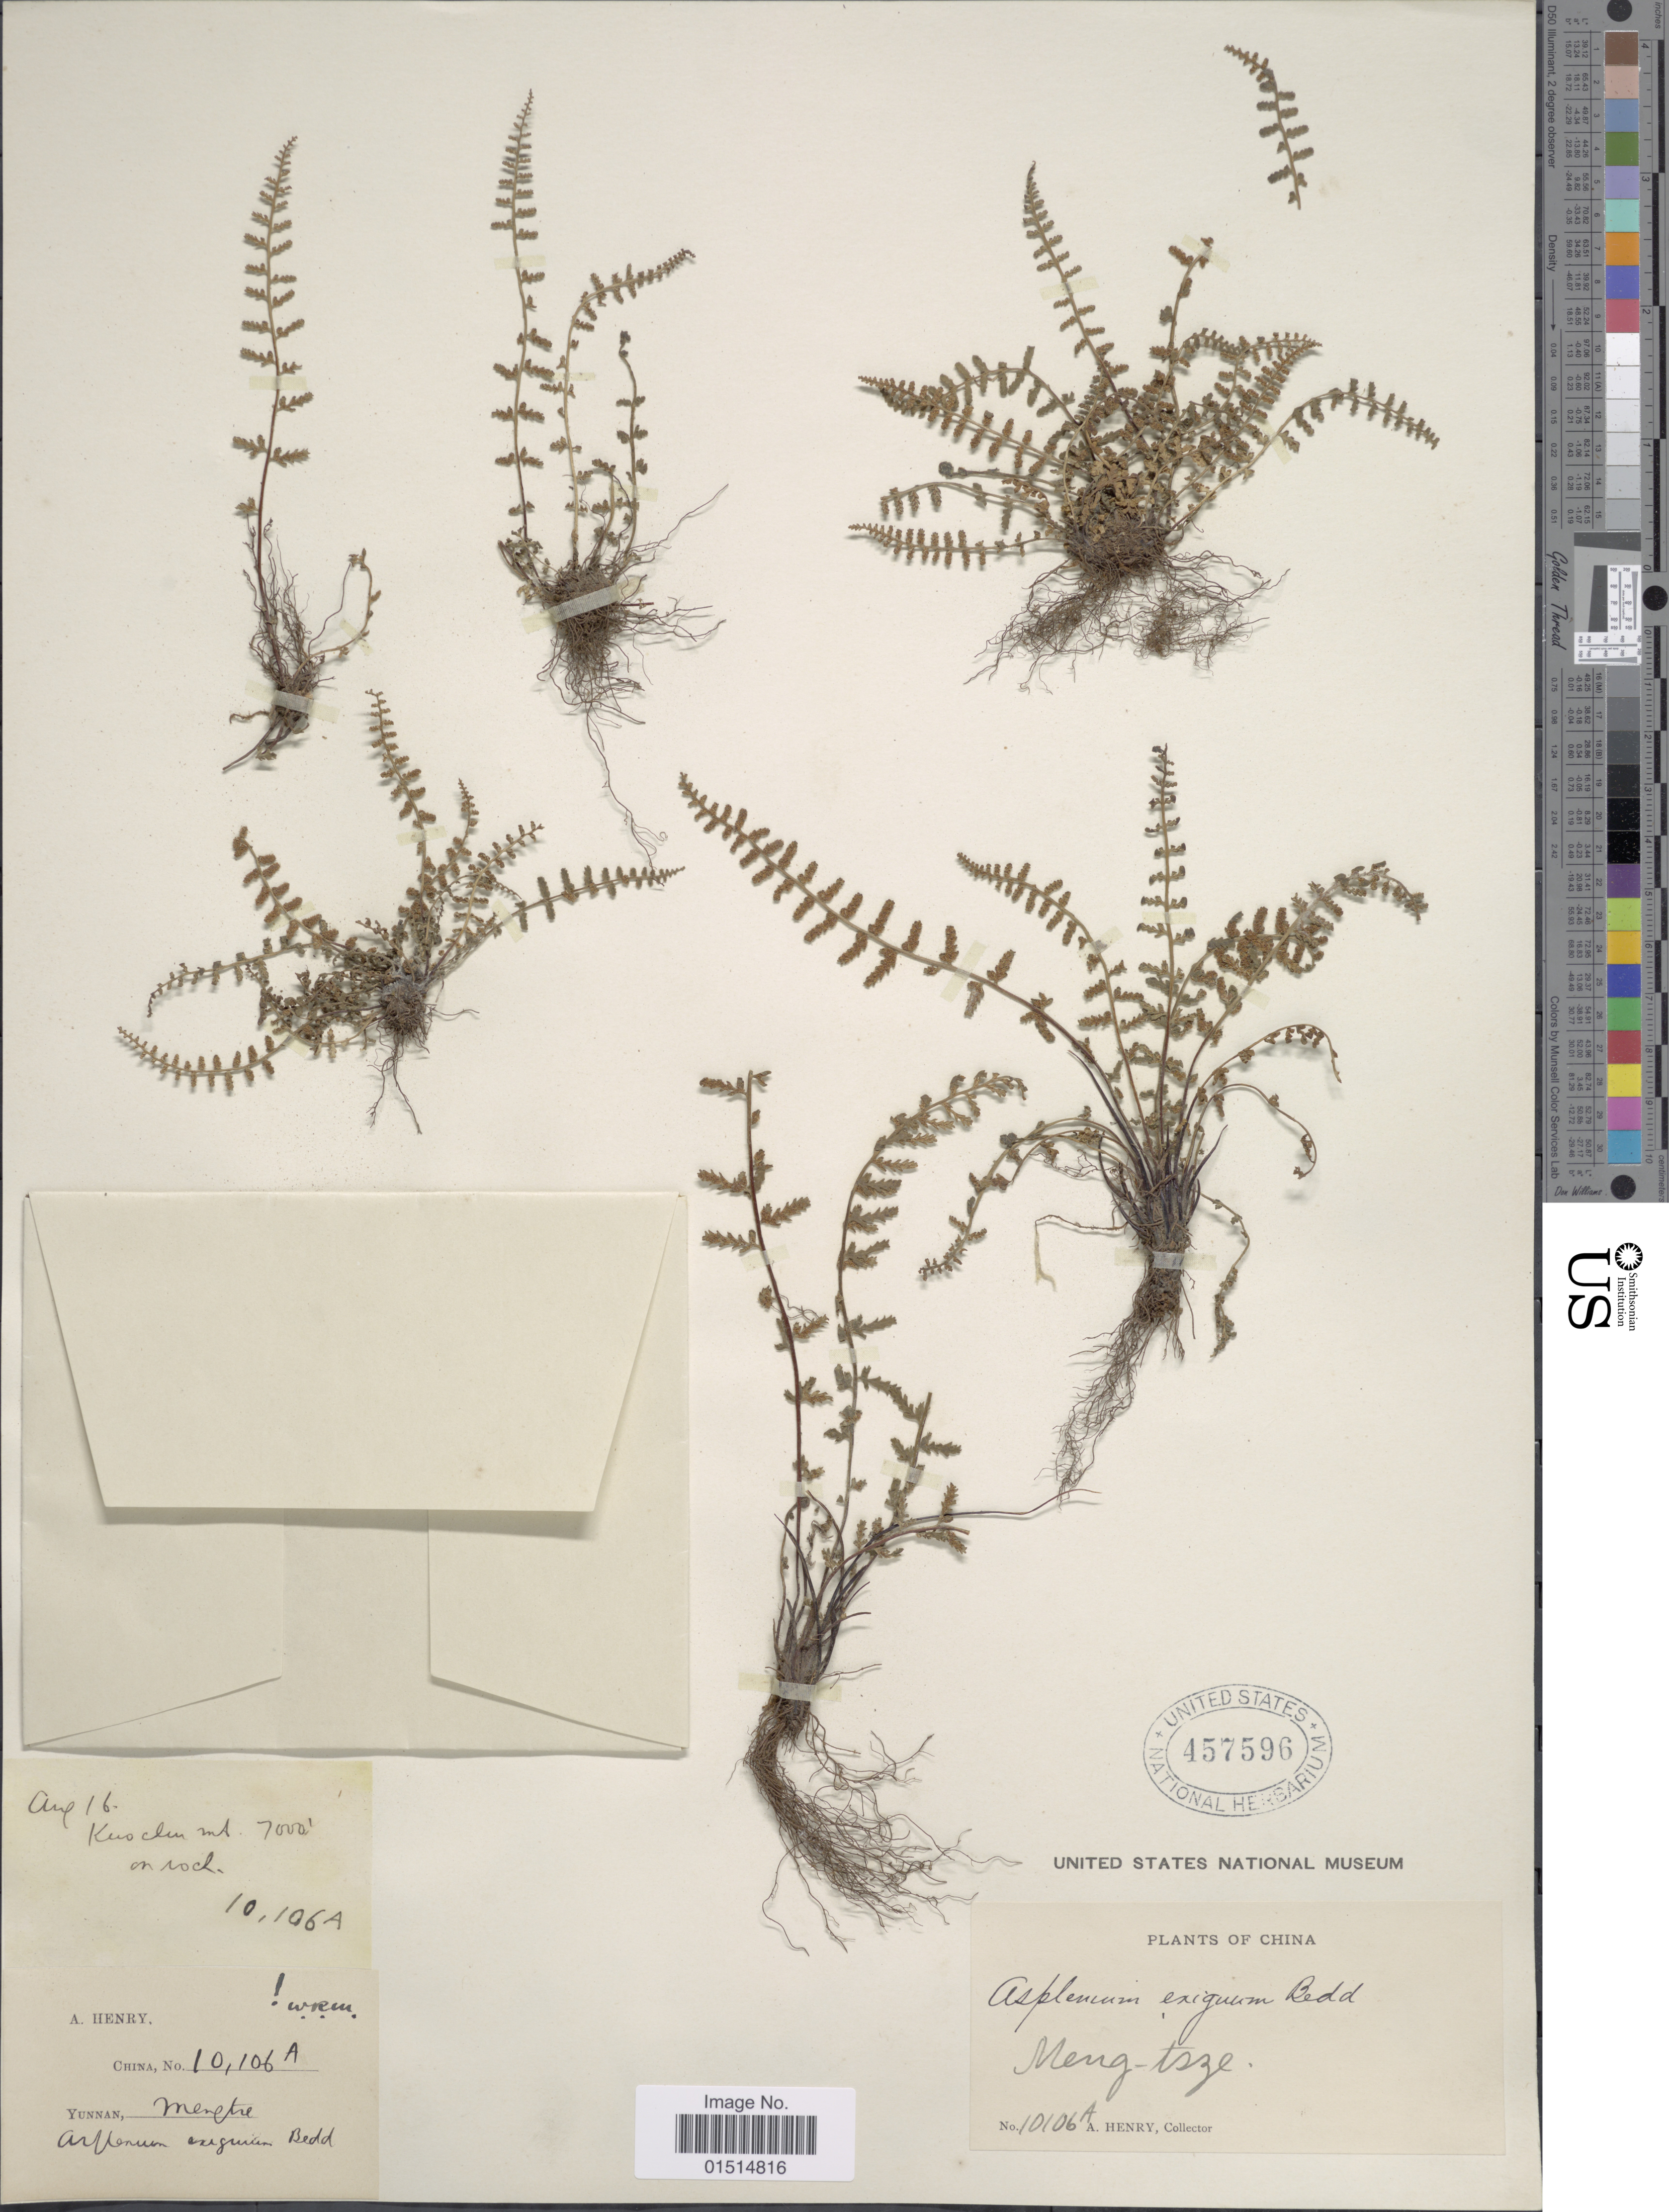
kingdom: Plantae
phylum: Tracheophyta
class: Polypodiopsida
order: Polypodiales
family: Aspleniaceae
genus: Asplenium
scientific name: Asplenium exiguum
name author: Bedd.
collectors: A. Henry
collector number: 10106 A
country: China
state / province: Yunnan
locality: Meng Tsze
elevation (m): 2134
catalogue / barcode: US 457596